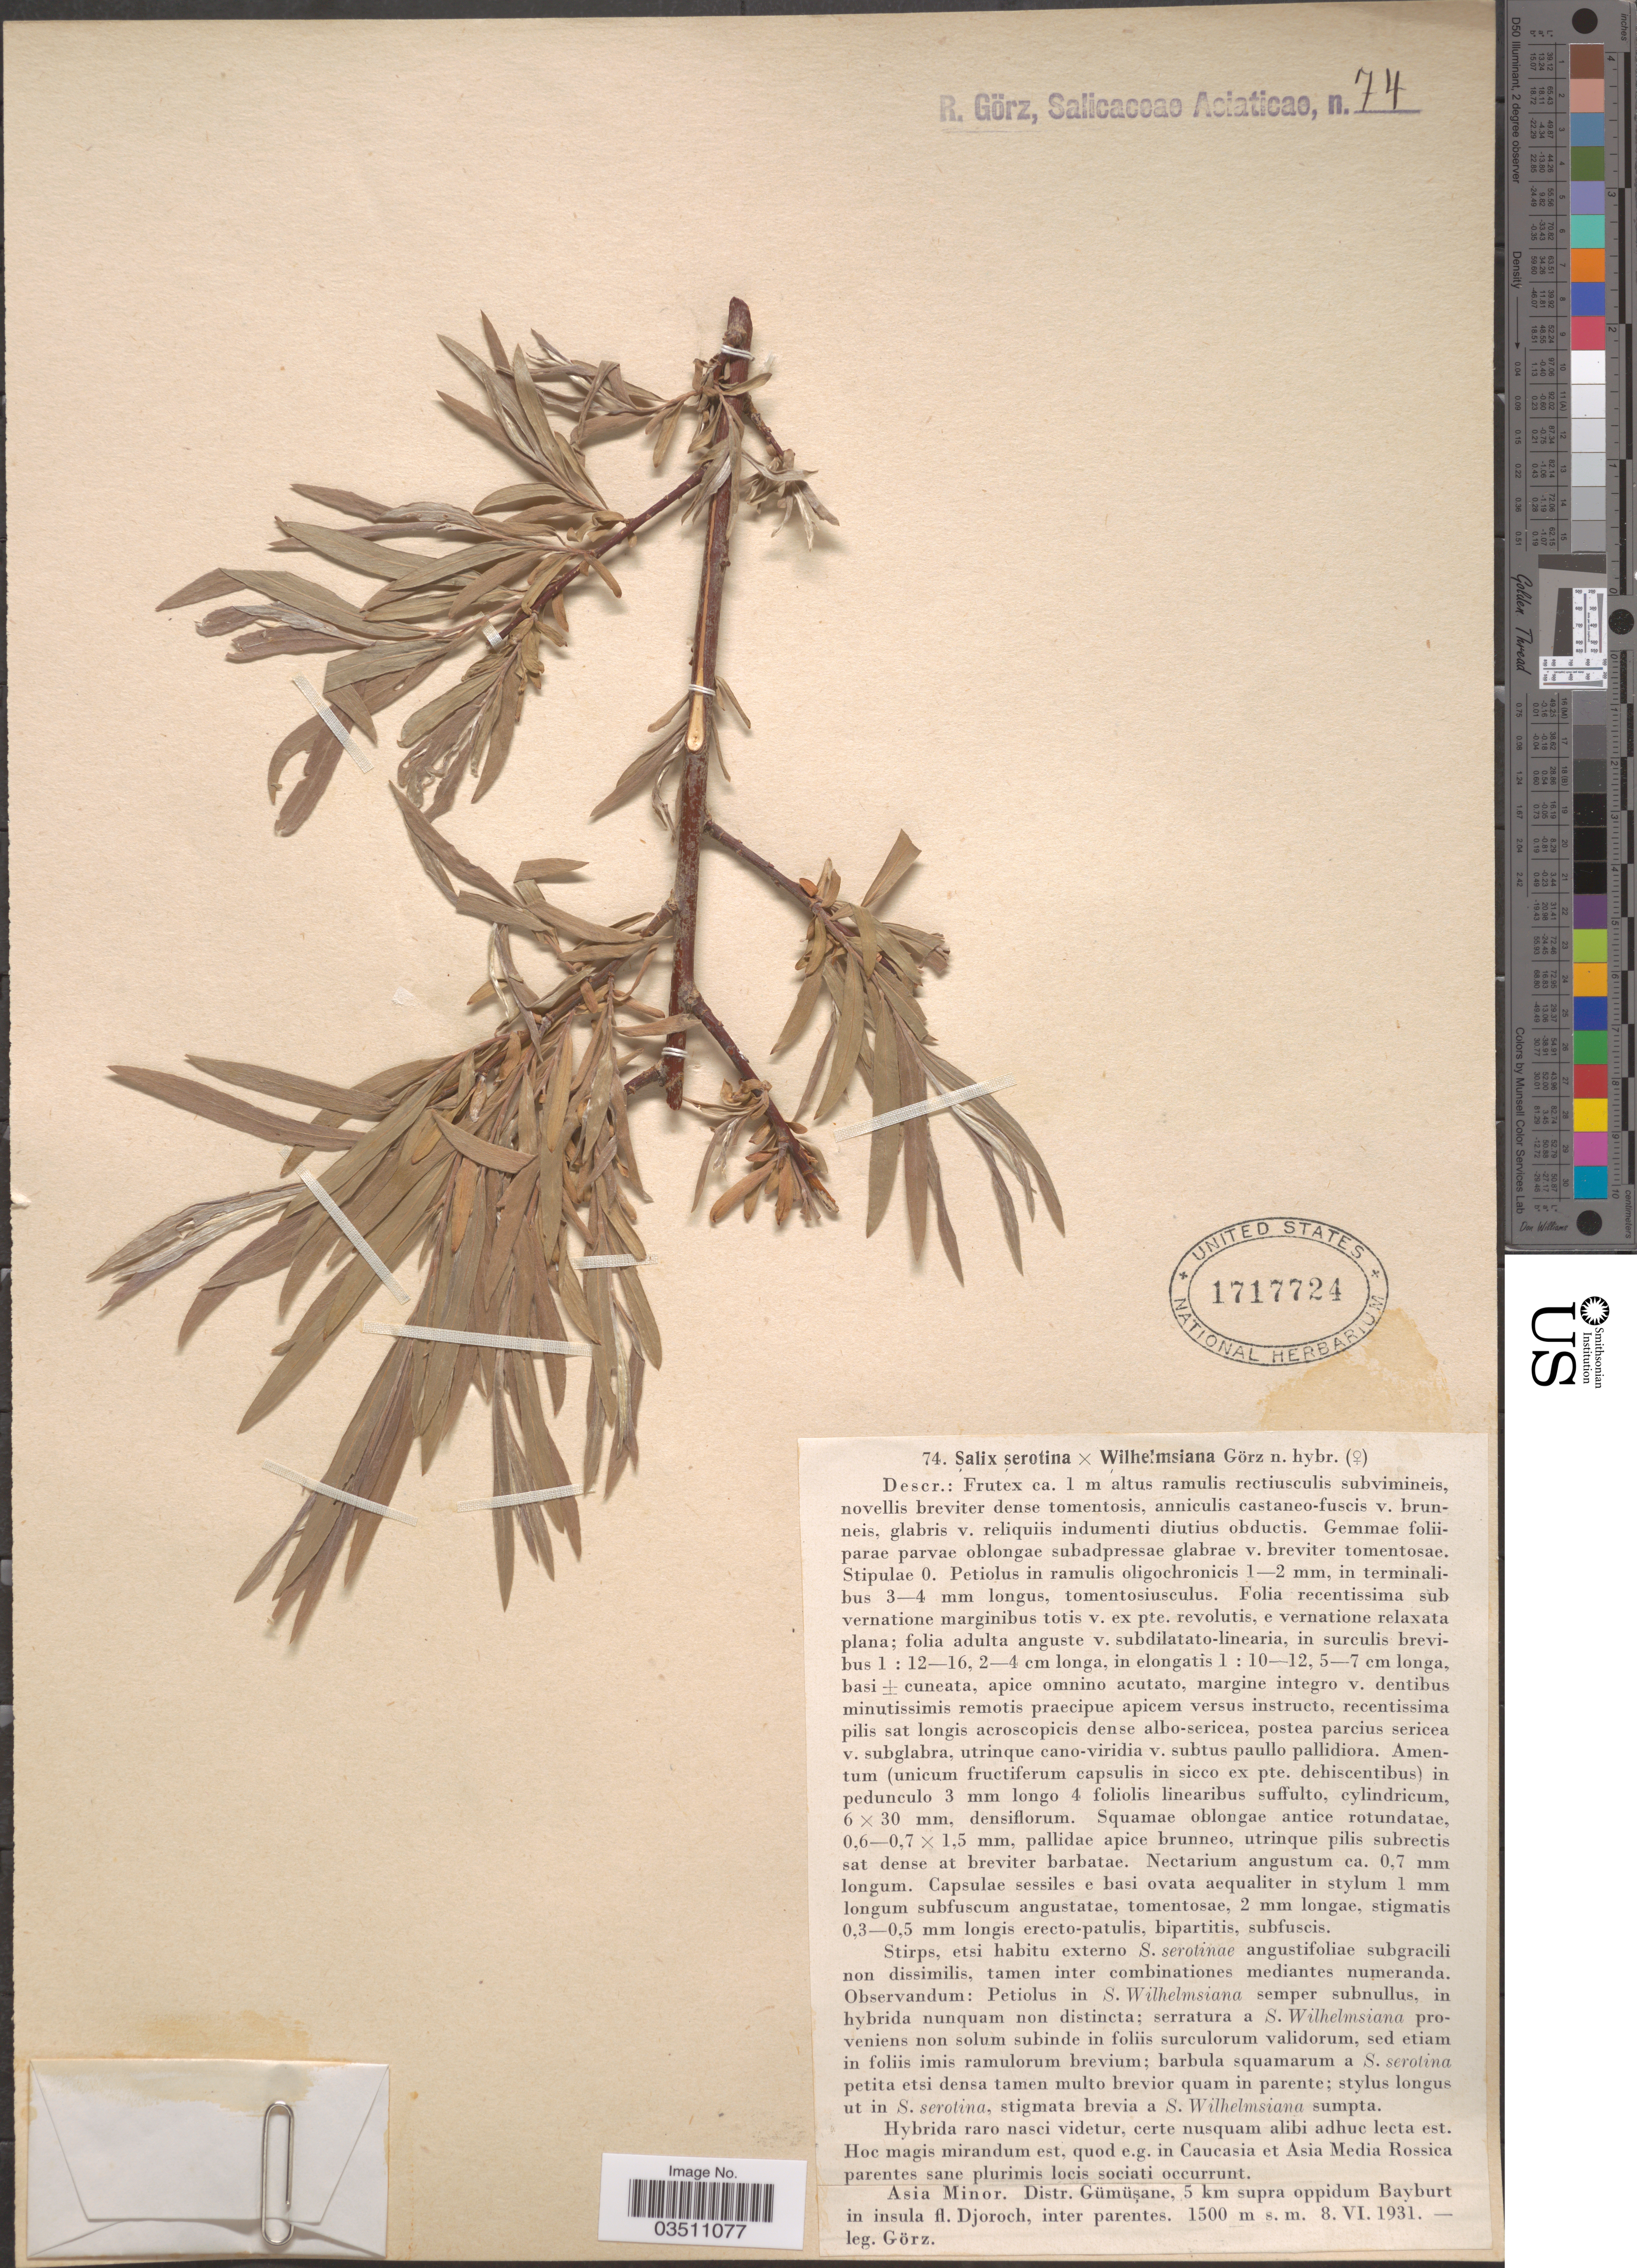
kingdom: Plantae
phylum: Tracheophyta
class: Magnoliopsida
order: Malpighiales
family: Salicaceae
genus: Salix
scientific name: Salix serotina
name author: Pall.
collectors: Gorz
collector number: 74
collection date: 1931-06-08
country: Turkey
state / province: Gumushane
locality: Asia Minor. Distr. Gümüsane, 5 km supra oppidum Bayburt in insula fl. Djoroch.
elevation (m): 1500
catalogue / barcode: US 1717724